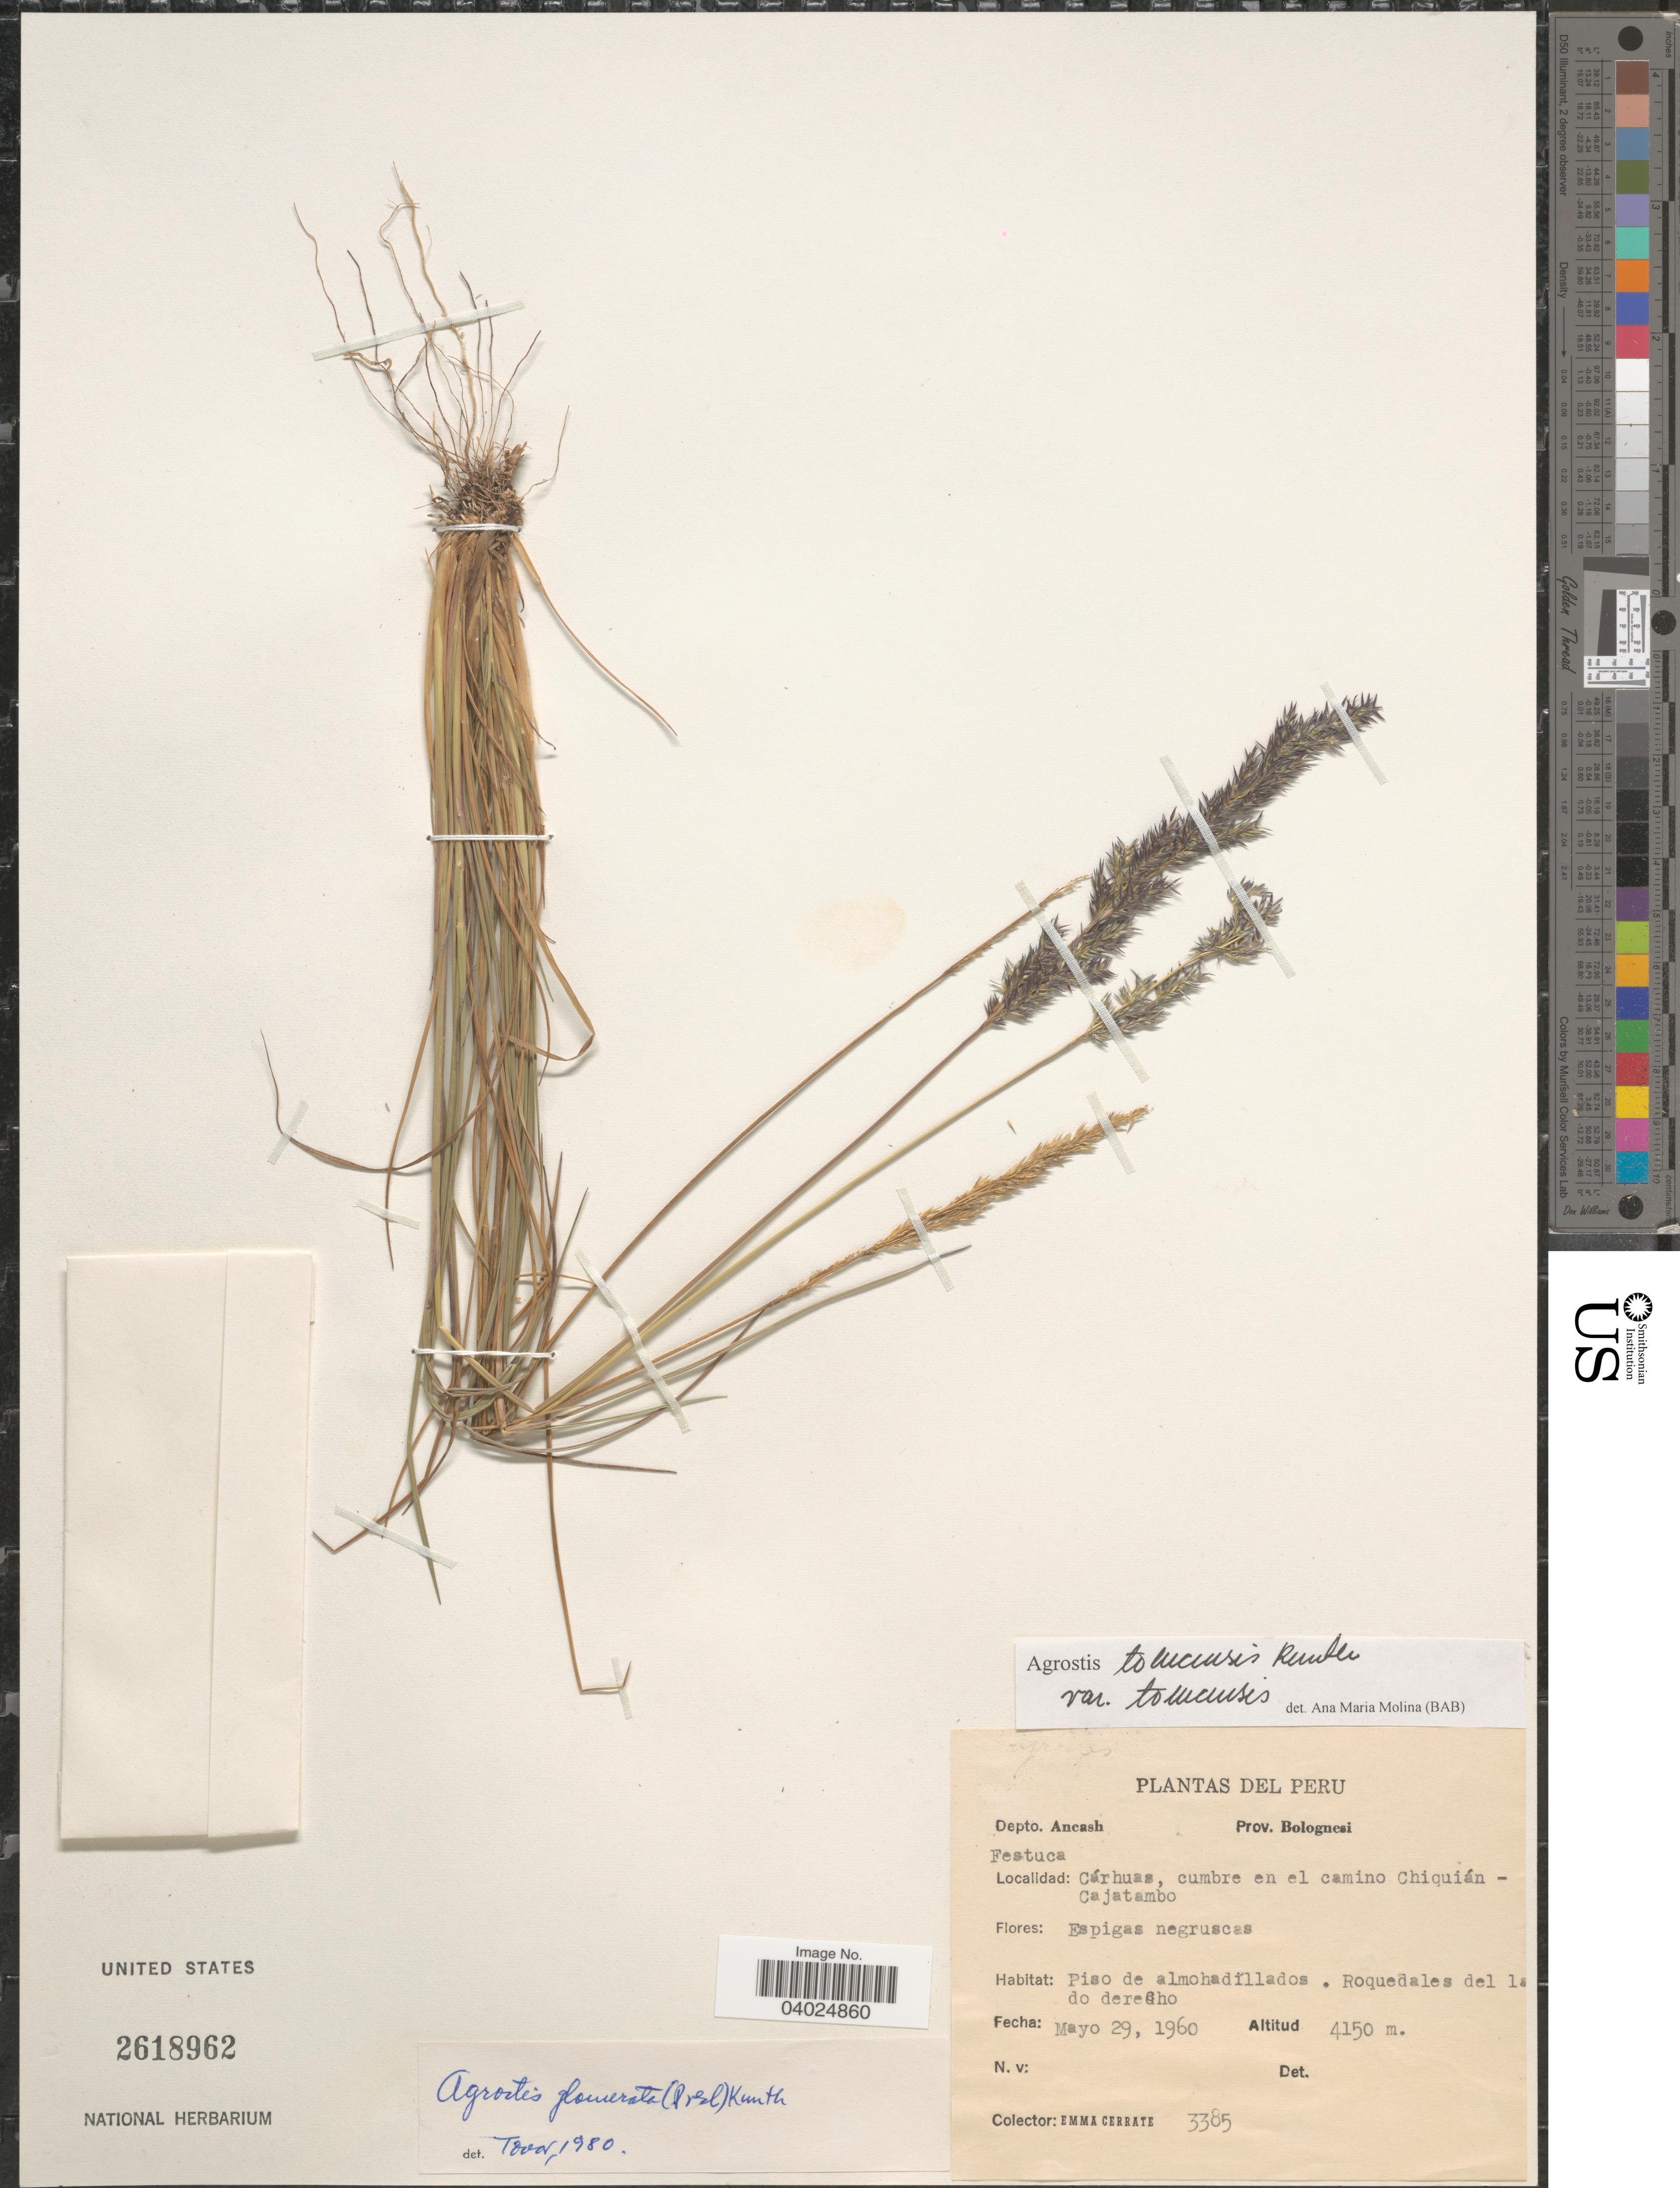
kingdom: Plantae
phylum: Tracheophyta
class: Liliopsida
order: Poales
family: Poaceae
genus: Agrostis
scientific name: Agrostis tolucensis Kunth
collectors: E. Cerrate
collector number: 3385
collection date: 1960-03-29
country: Peru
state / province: Ancash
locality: Depto. Ancash. Prov. Bolognesi. Cárhuas, cumbre en el camino Chiquián - Cajatambo.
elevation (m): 4150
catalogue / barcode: US 2618962